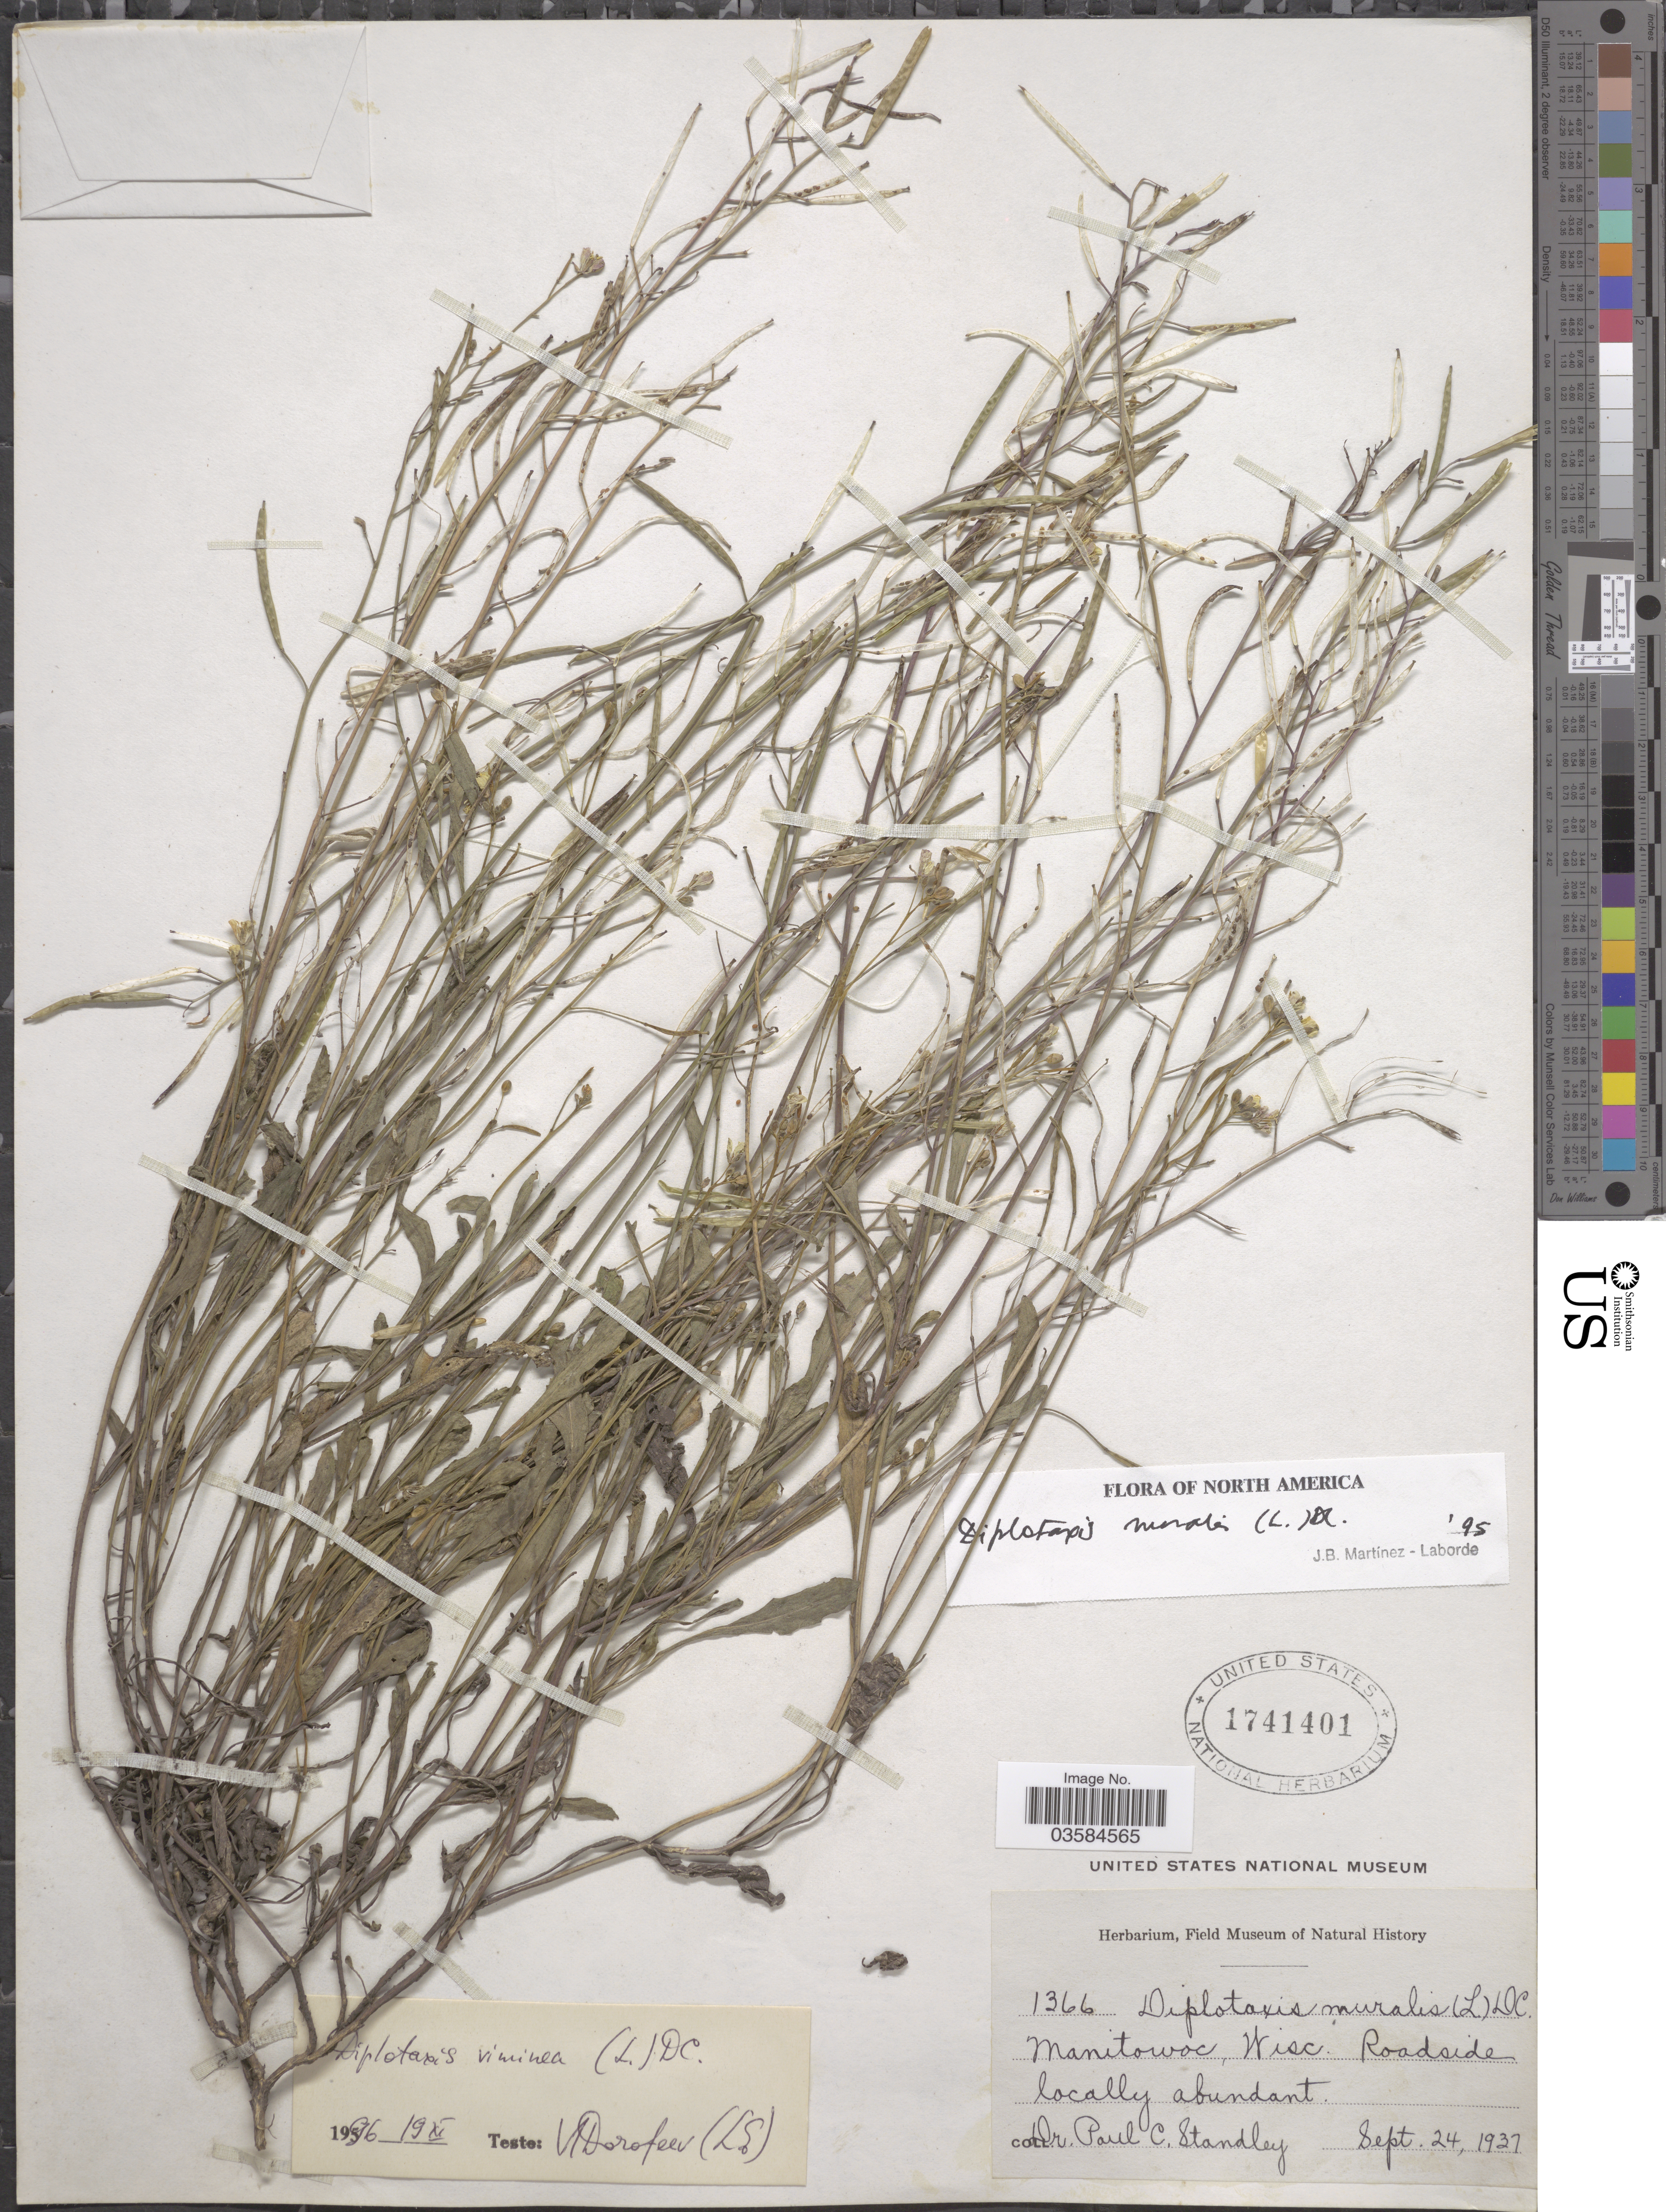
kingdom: Plantae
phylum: Tracheophyta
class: Magnoliopsida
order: Brassicales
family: Brassicaceae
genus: Diplotaxis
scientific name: Diplotaxis muralis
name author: (L.) DC.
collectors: P. C. Standley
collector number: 1366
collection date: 1937-09-24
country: United States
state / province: Wisconsin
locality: Manitowoc.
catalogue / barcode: US 1741401